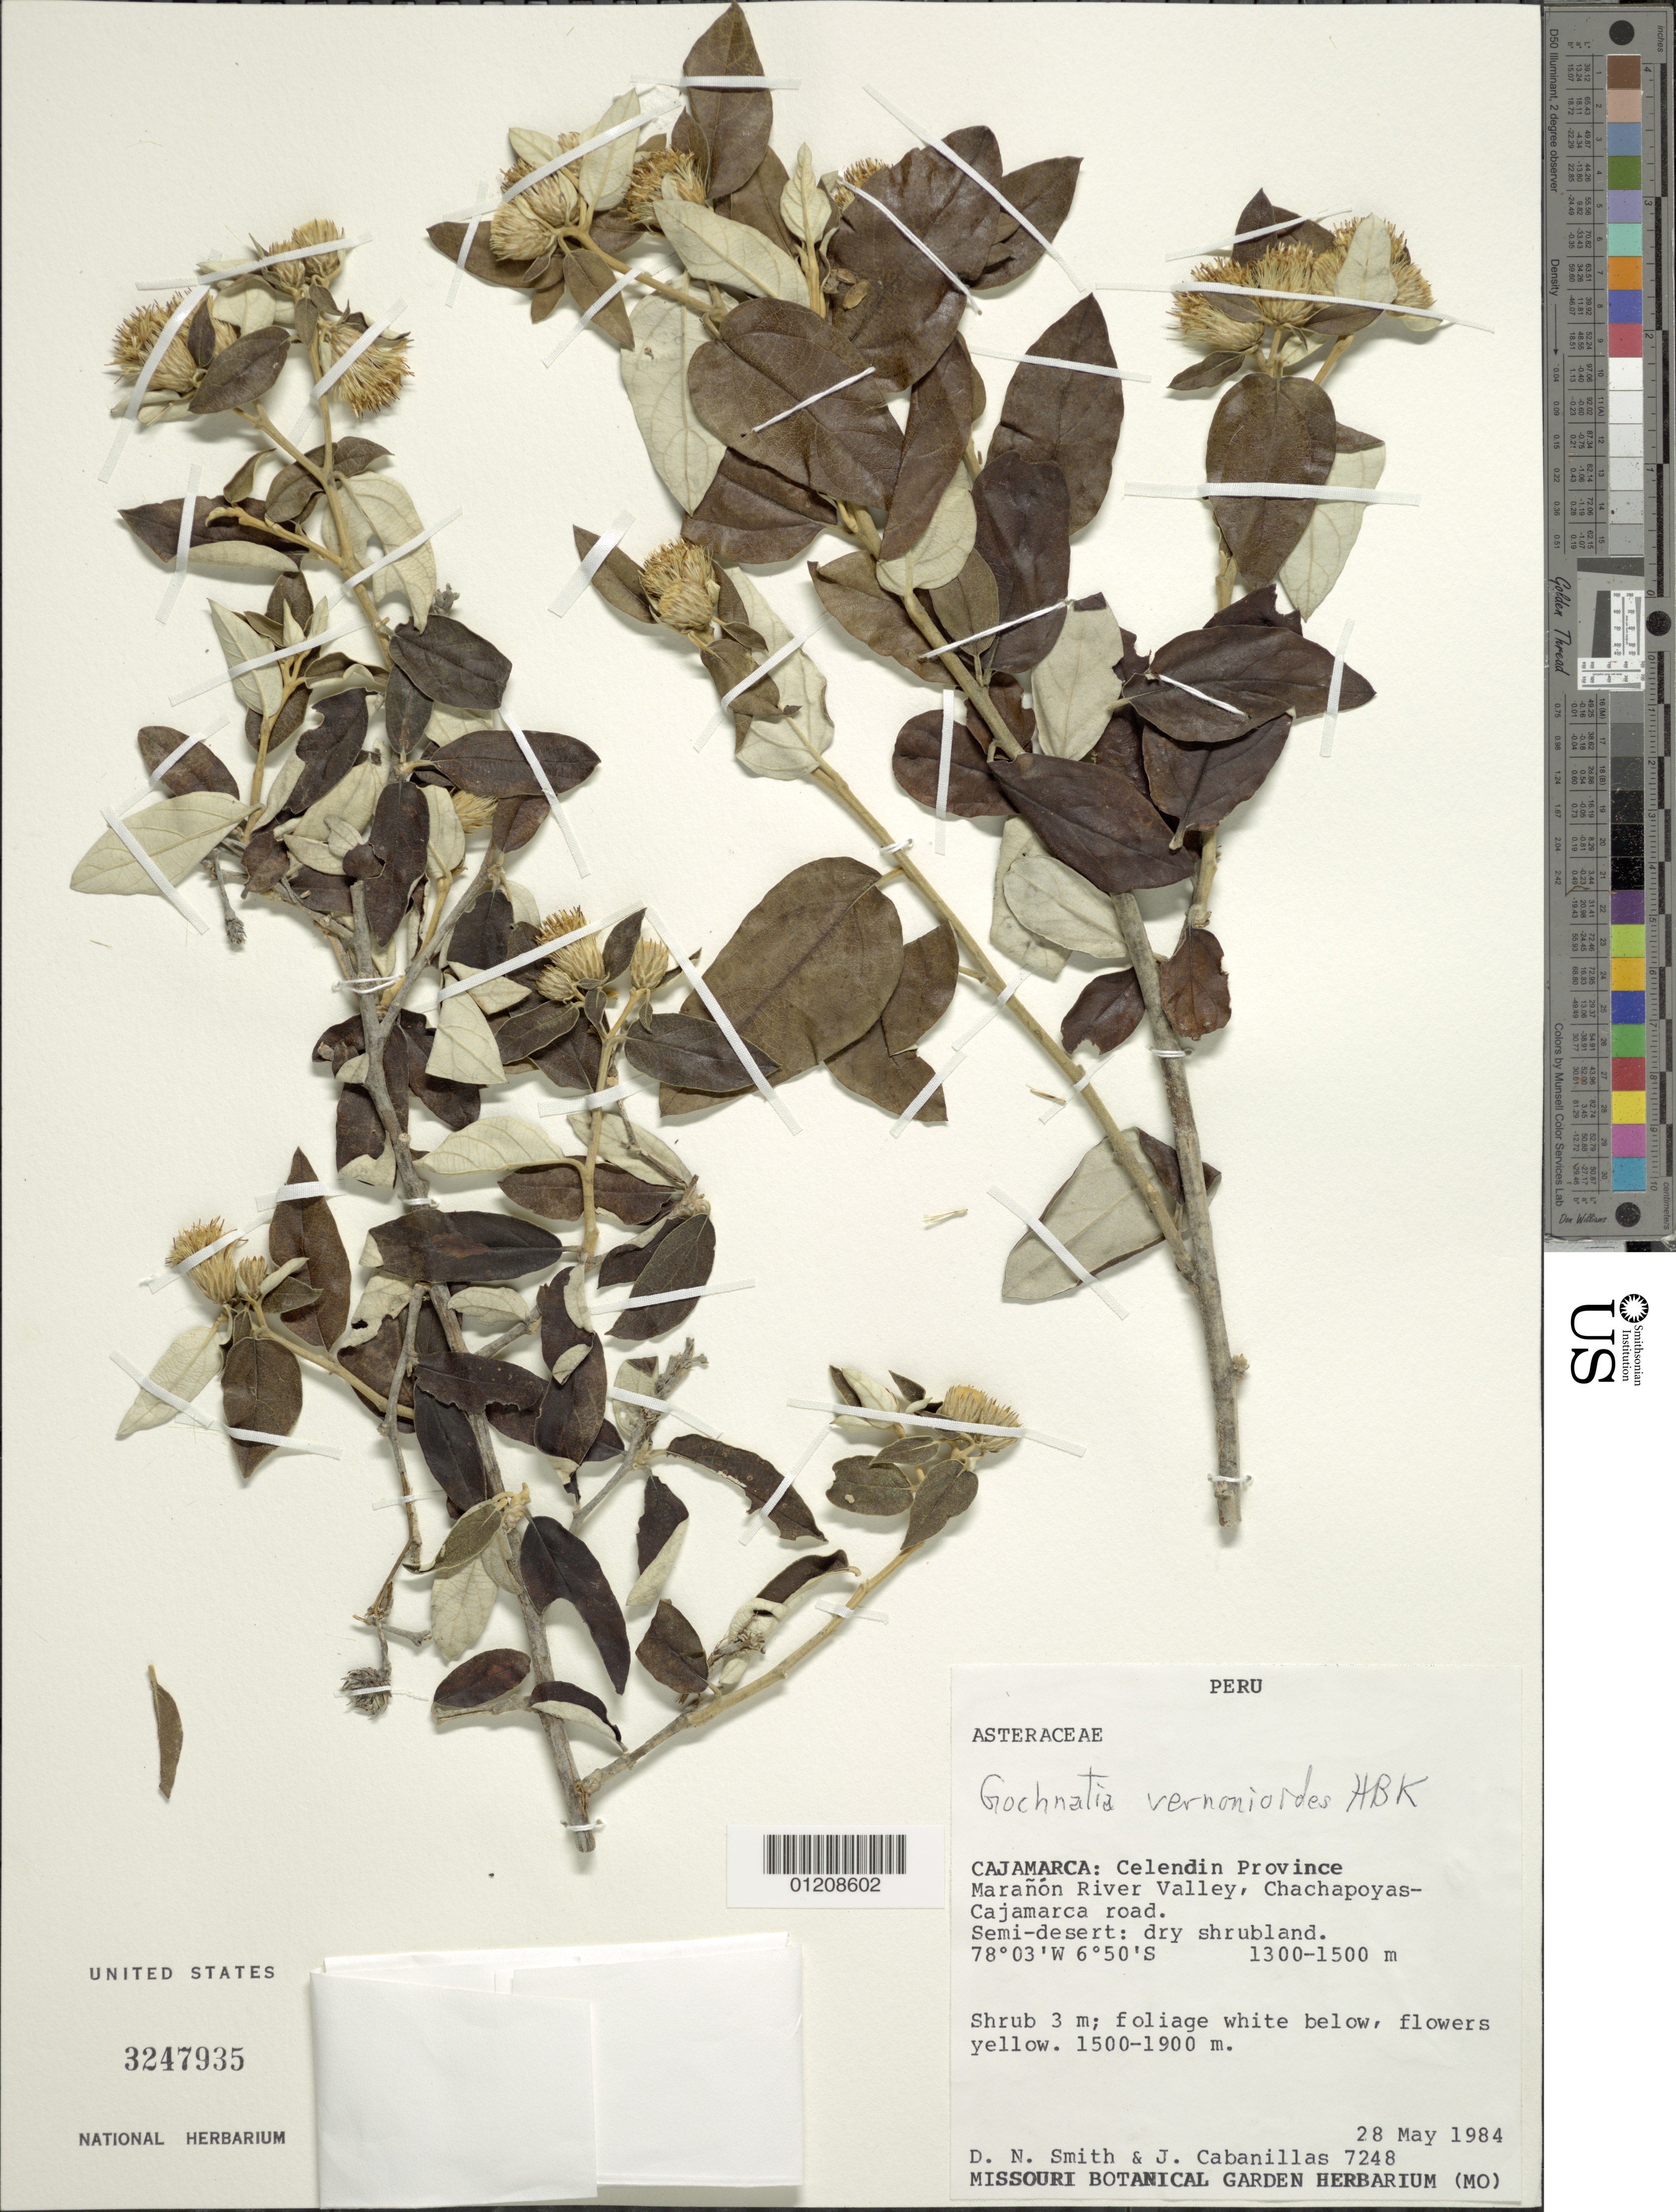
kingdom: Plantae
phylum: Tracheophyta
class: Magnoliopsida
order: Asterales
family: Asteraceae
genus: Gochnatia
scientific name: Gochnatia vernonioides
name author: Kunth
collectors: D. Smith & J. Cabanillas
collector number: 7248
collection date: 1984-05-28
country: Peru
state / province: Cajamarca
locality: Celendin Province; Marañón River Valley, Chachapoyas-Cajamarca road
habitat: Semi-desert; dry shrubland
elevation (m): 1300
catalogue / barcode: US 3247935